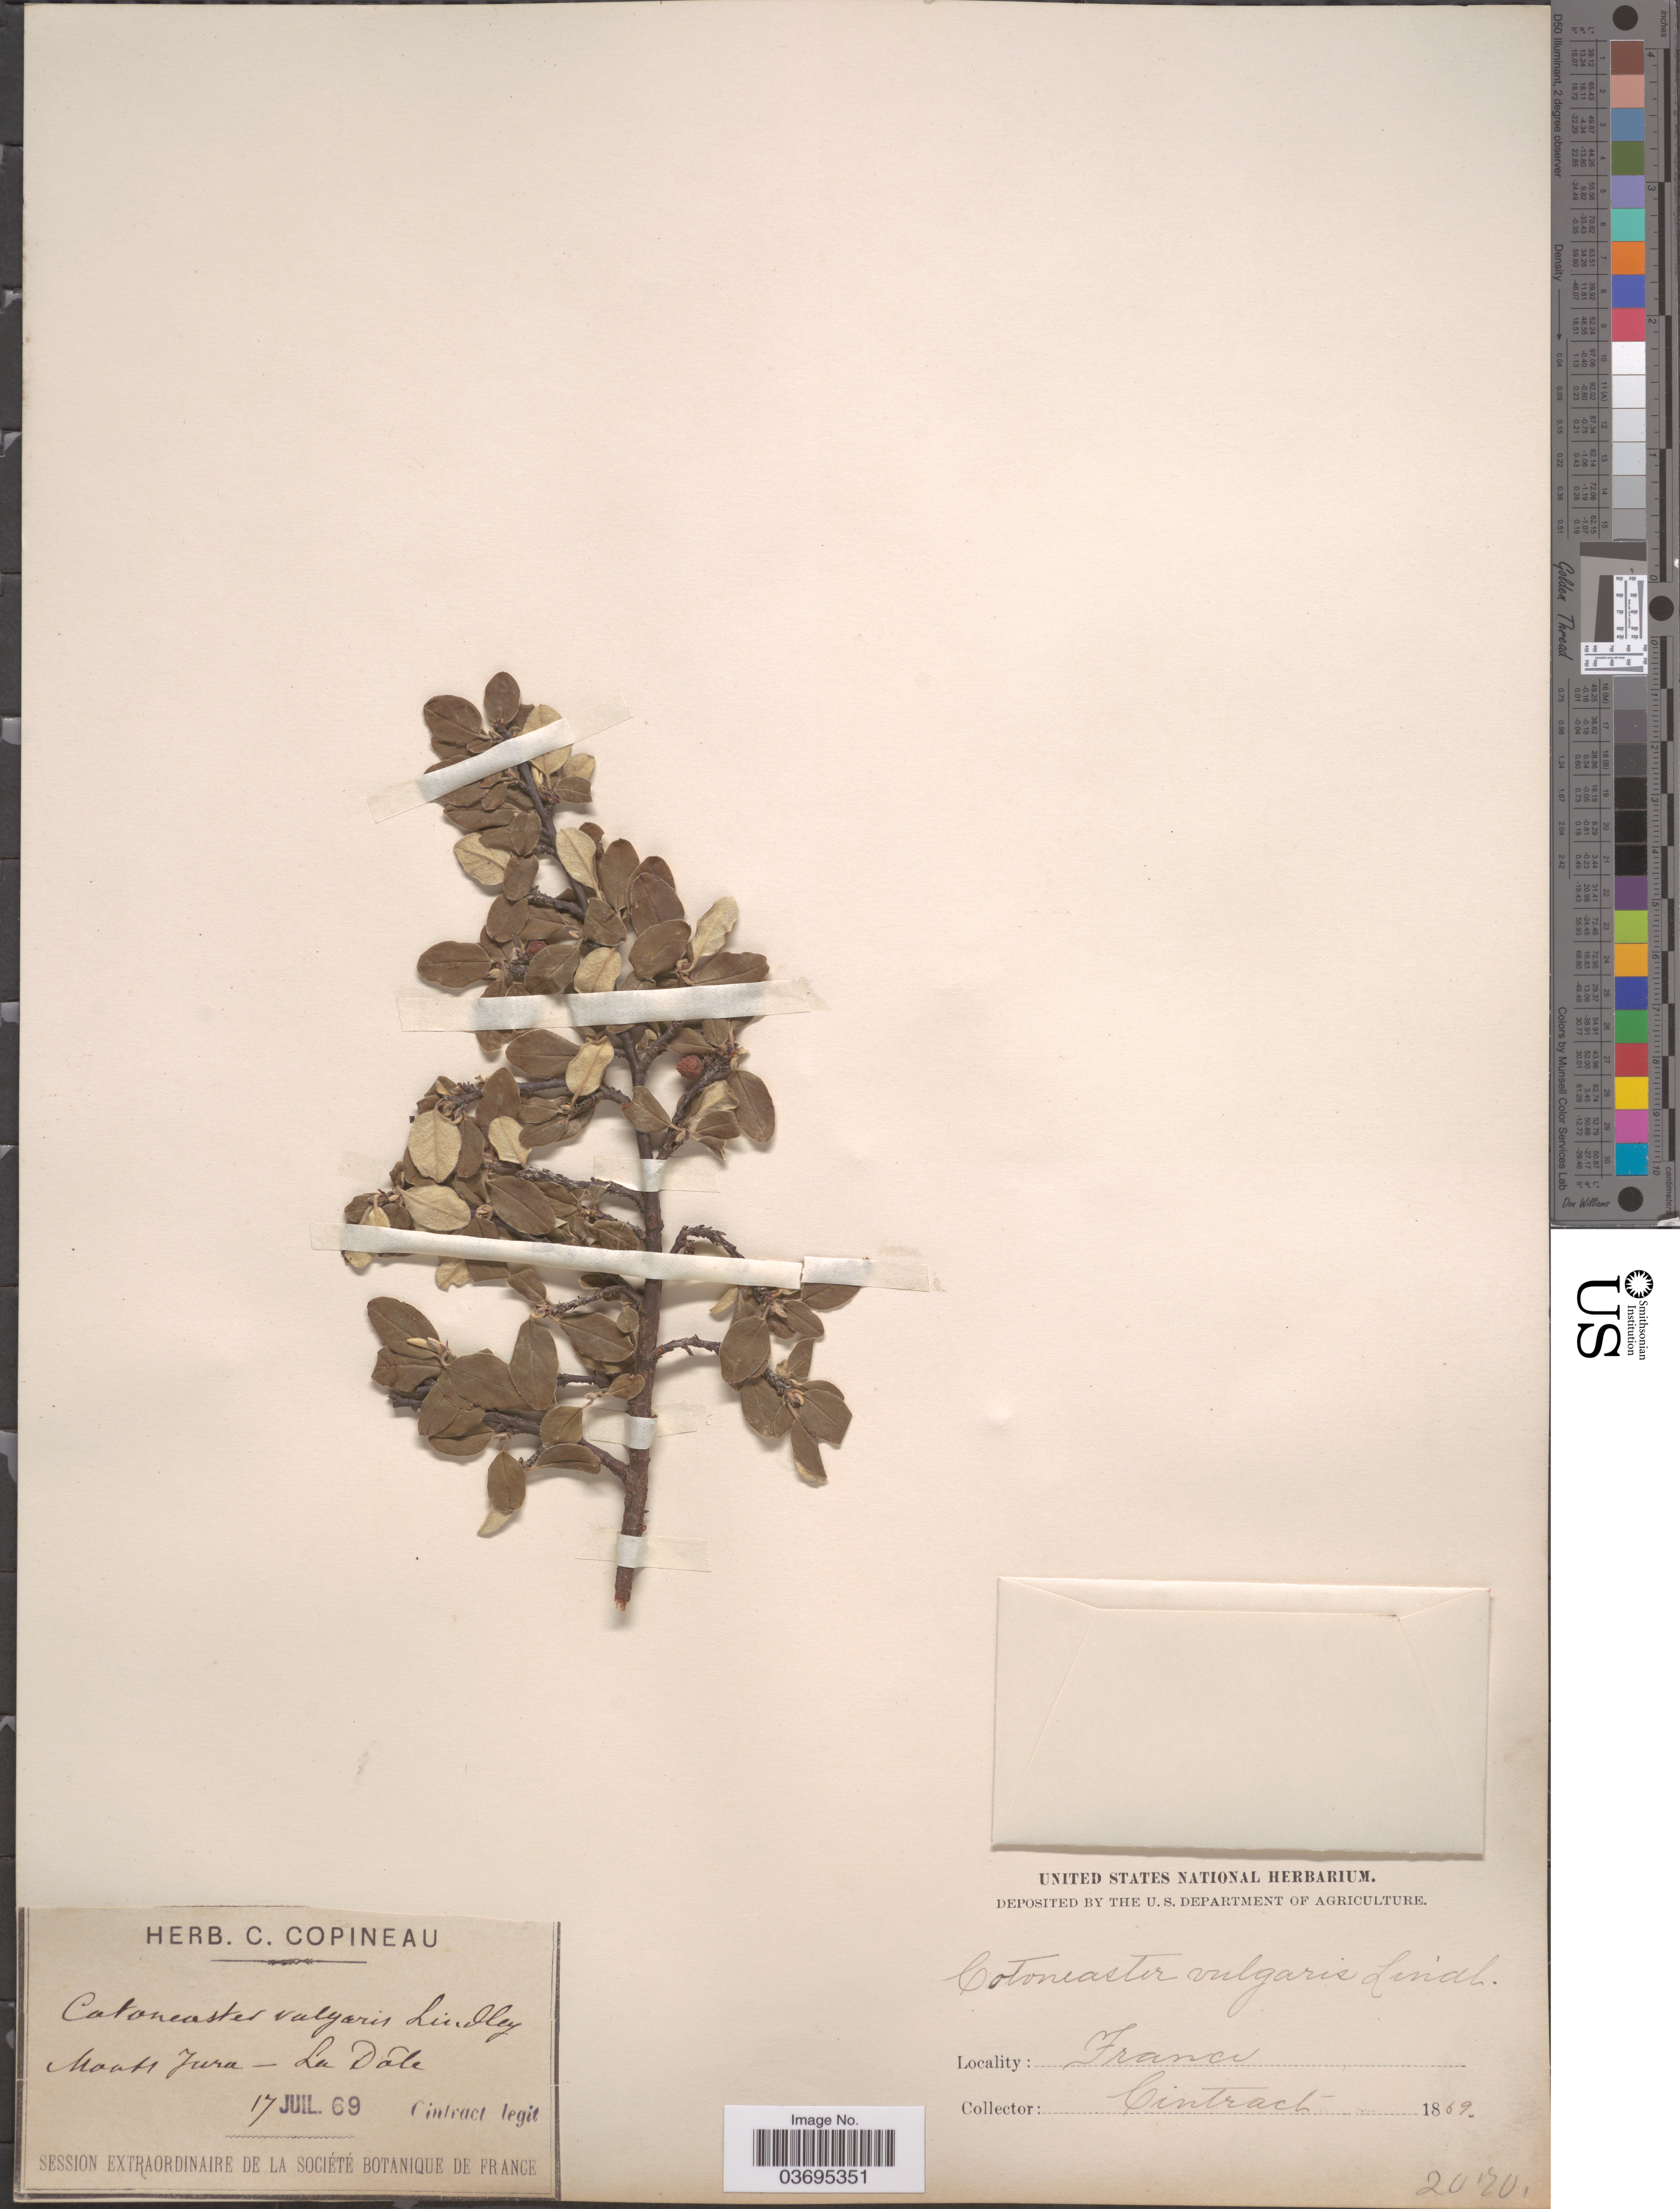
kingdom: Plantae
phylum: Tracheophyta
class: Magnoliopsida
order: Rosales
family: Rosaceae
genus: Cotoneaster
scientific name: Cotoneaster vulgaris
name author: Lindl.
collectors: Cintract, --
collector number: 2070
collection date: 1869-06-17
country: France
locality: Monts Jura -La Dôle.